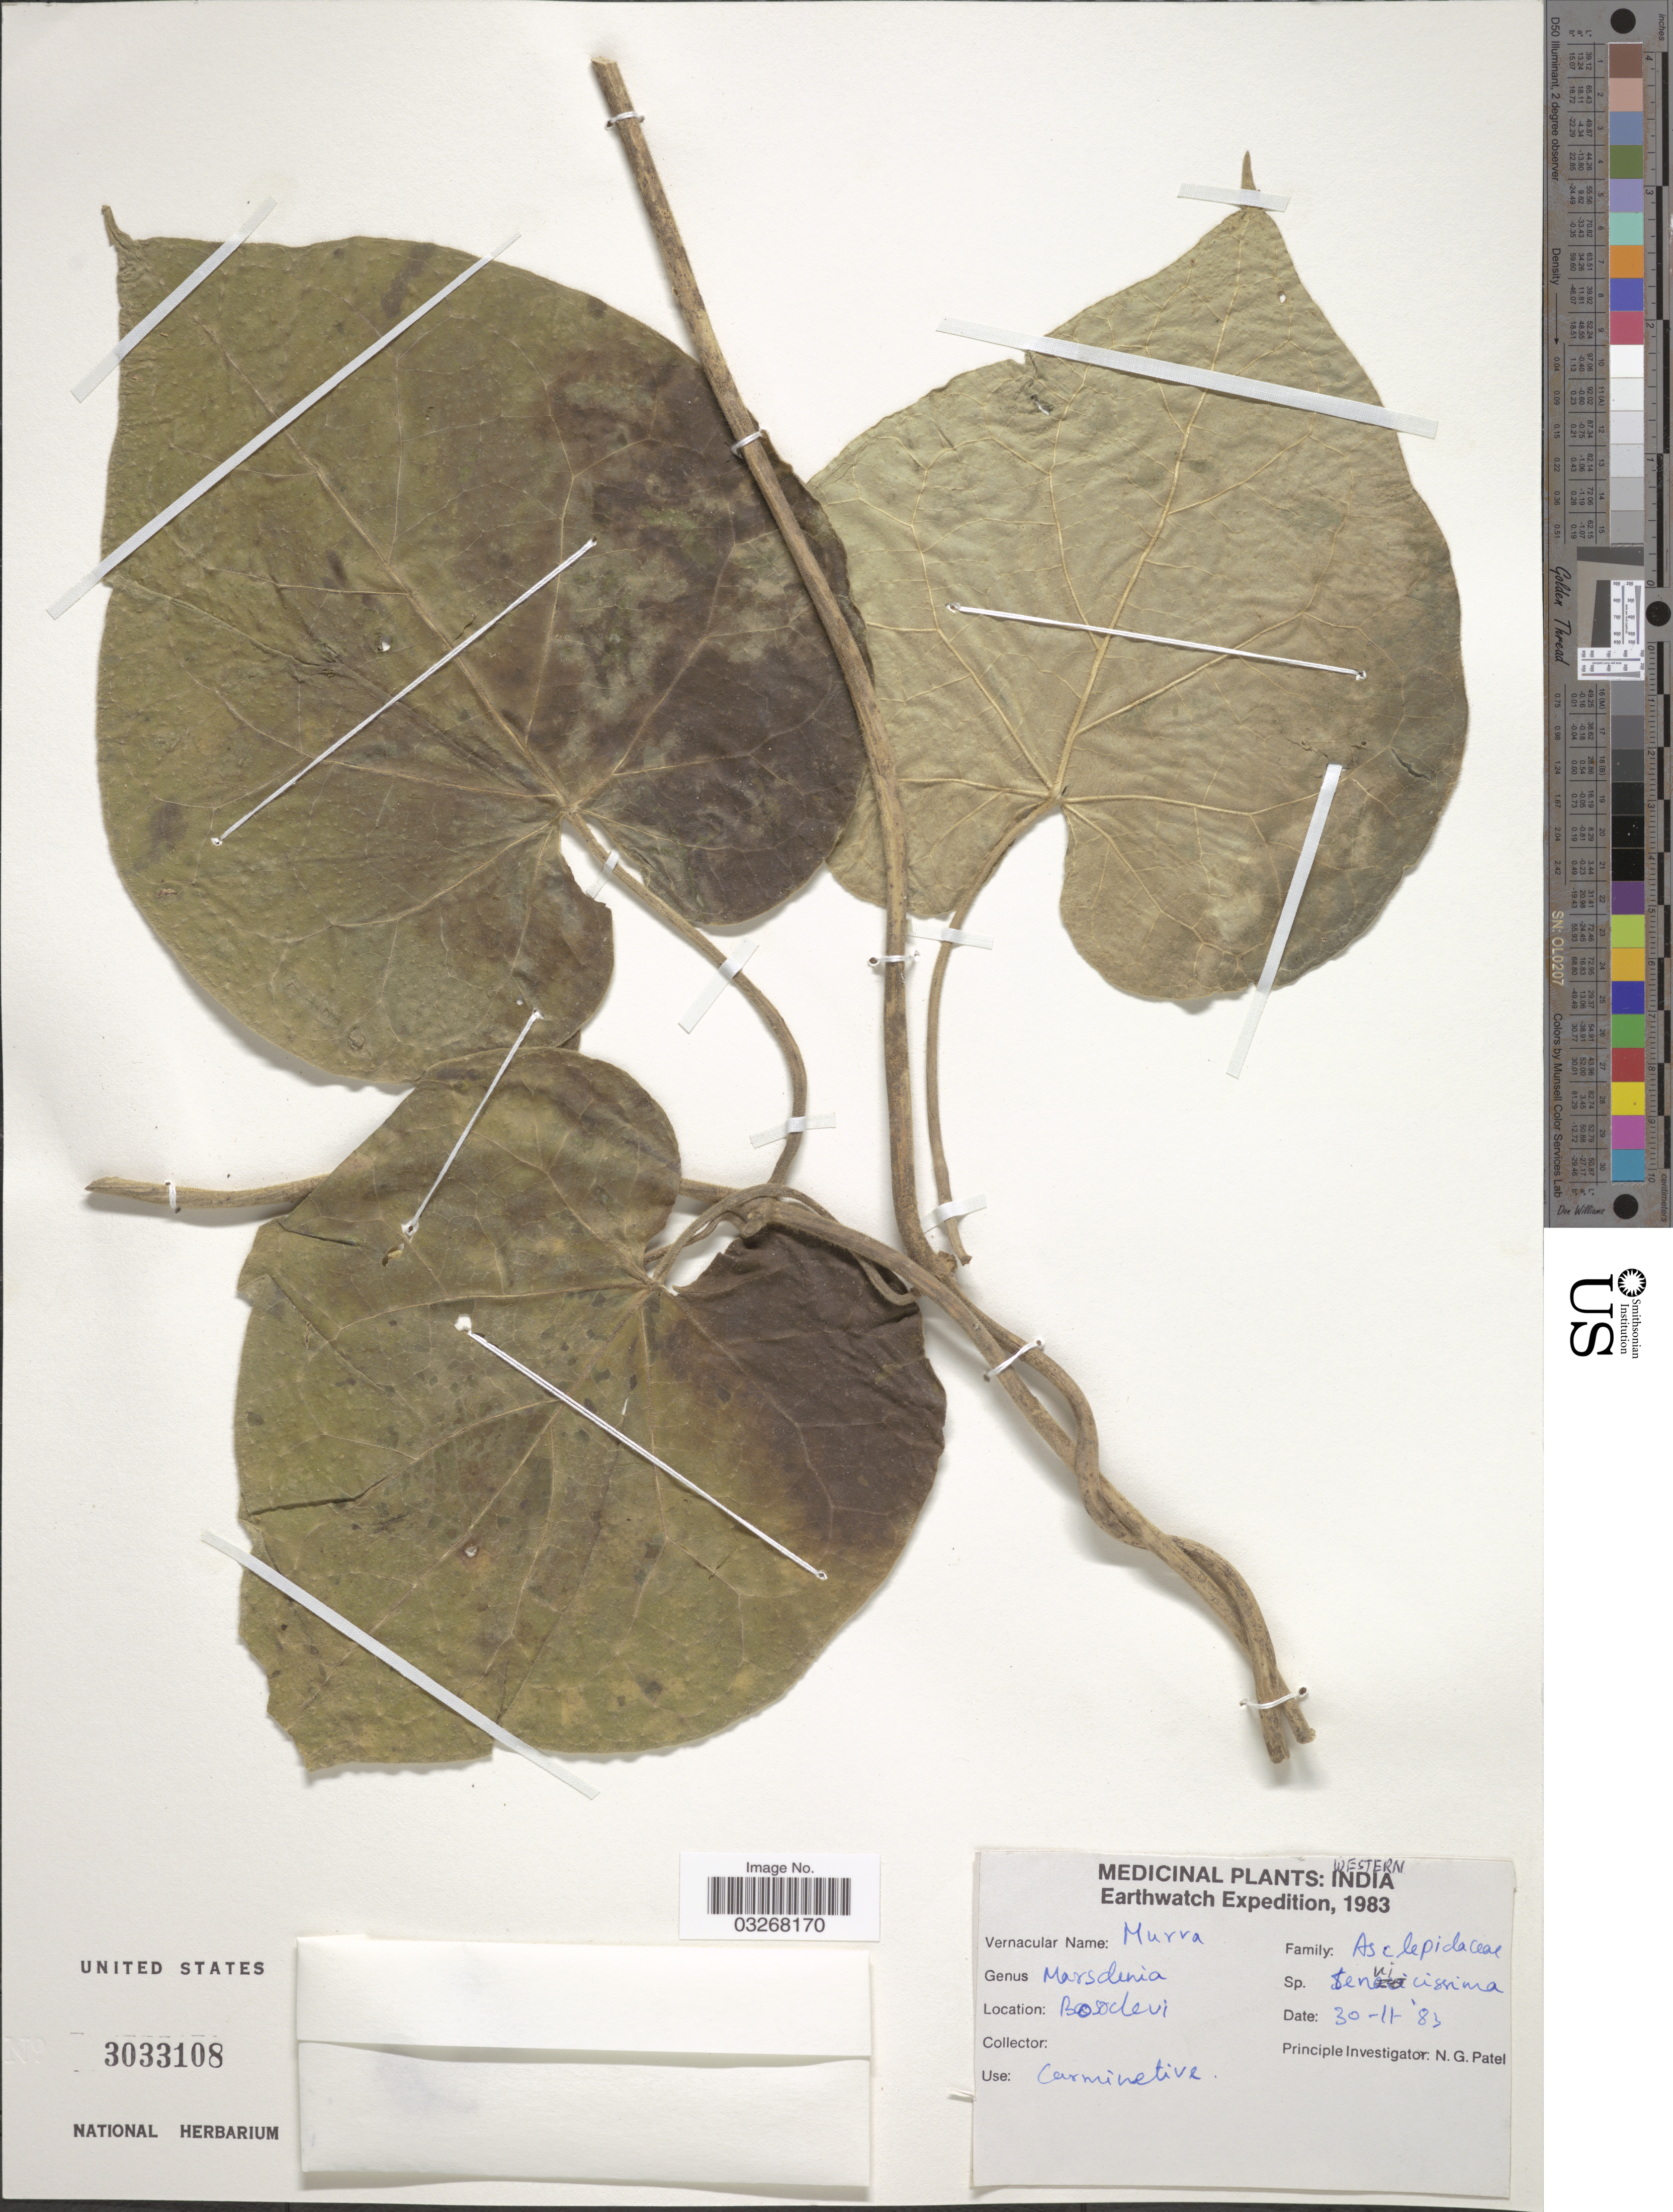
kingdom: Plantae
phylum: Tracheophyta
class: Magnoliopsida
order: Gentianales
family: Apocynaceae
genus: Marsdenia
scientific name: Marsdenia tenacissima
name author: (Roxb.) Moon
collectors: N. Patel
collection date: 1983-11-30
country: India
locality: Western India, Boodevi.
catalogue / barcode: US 3033108